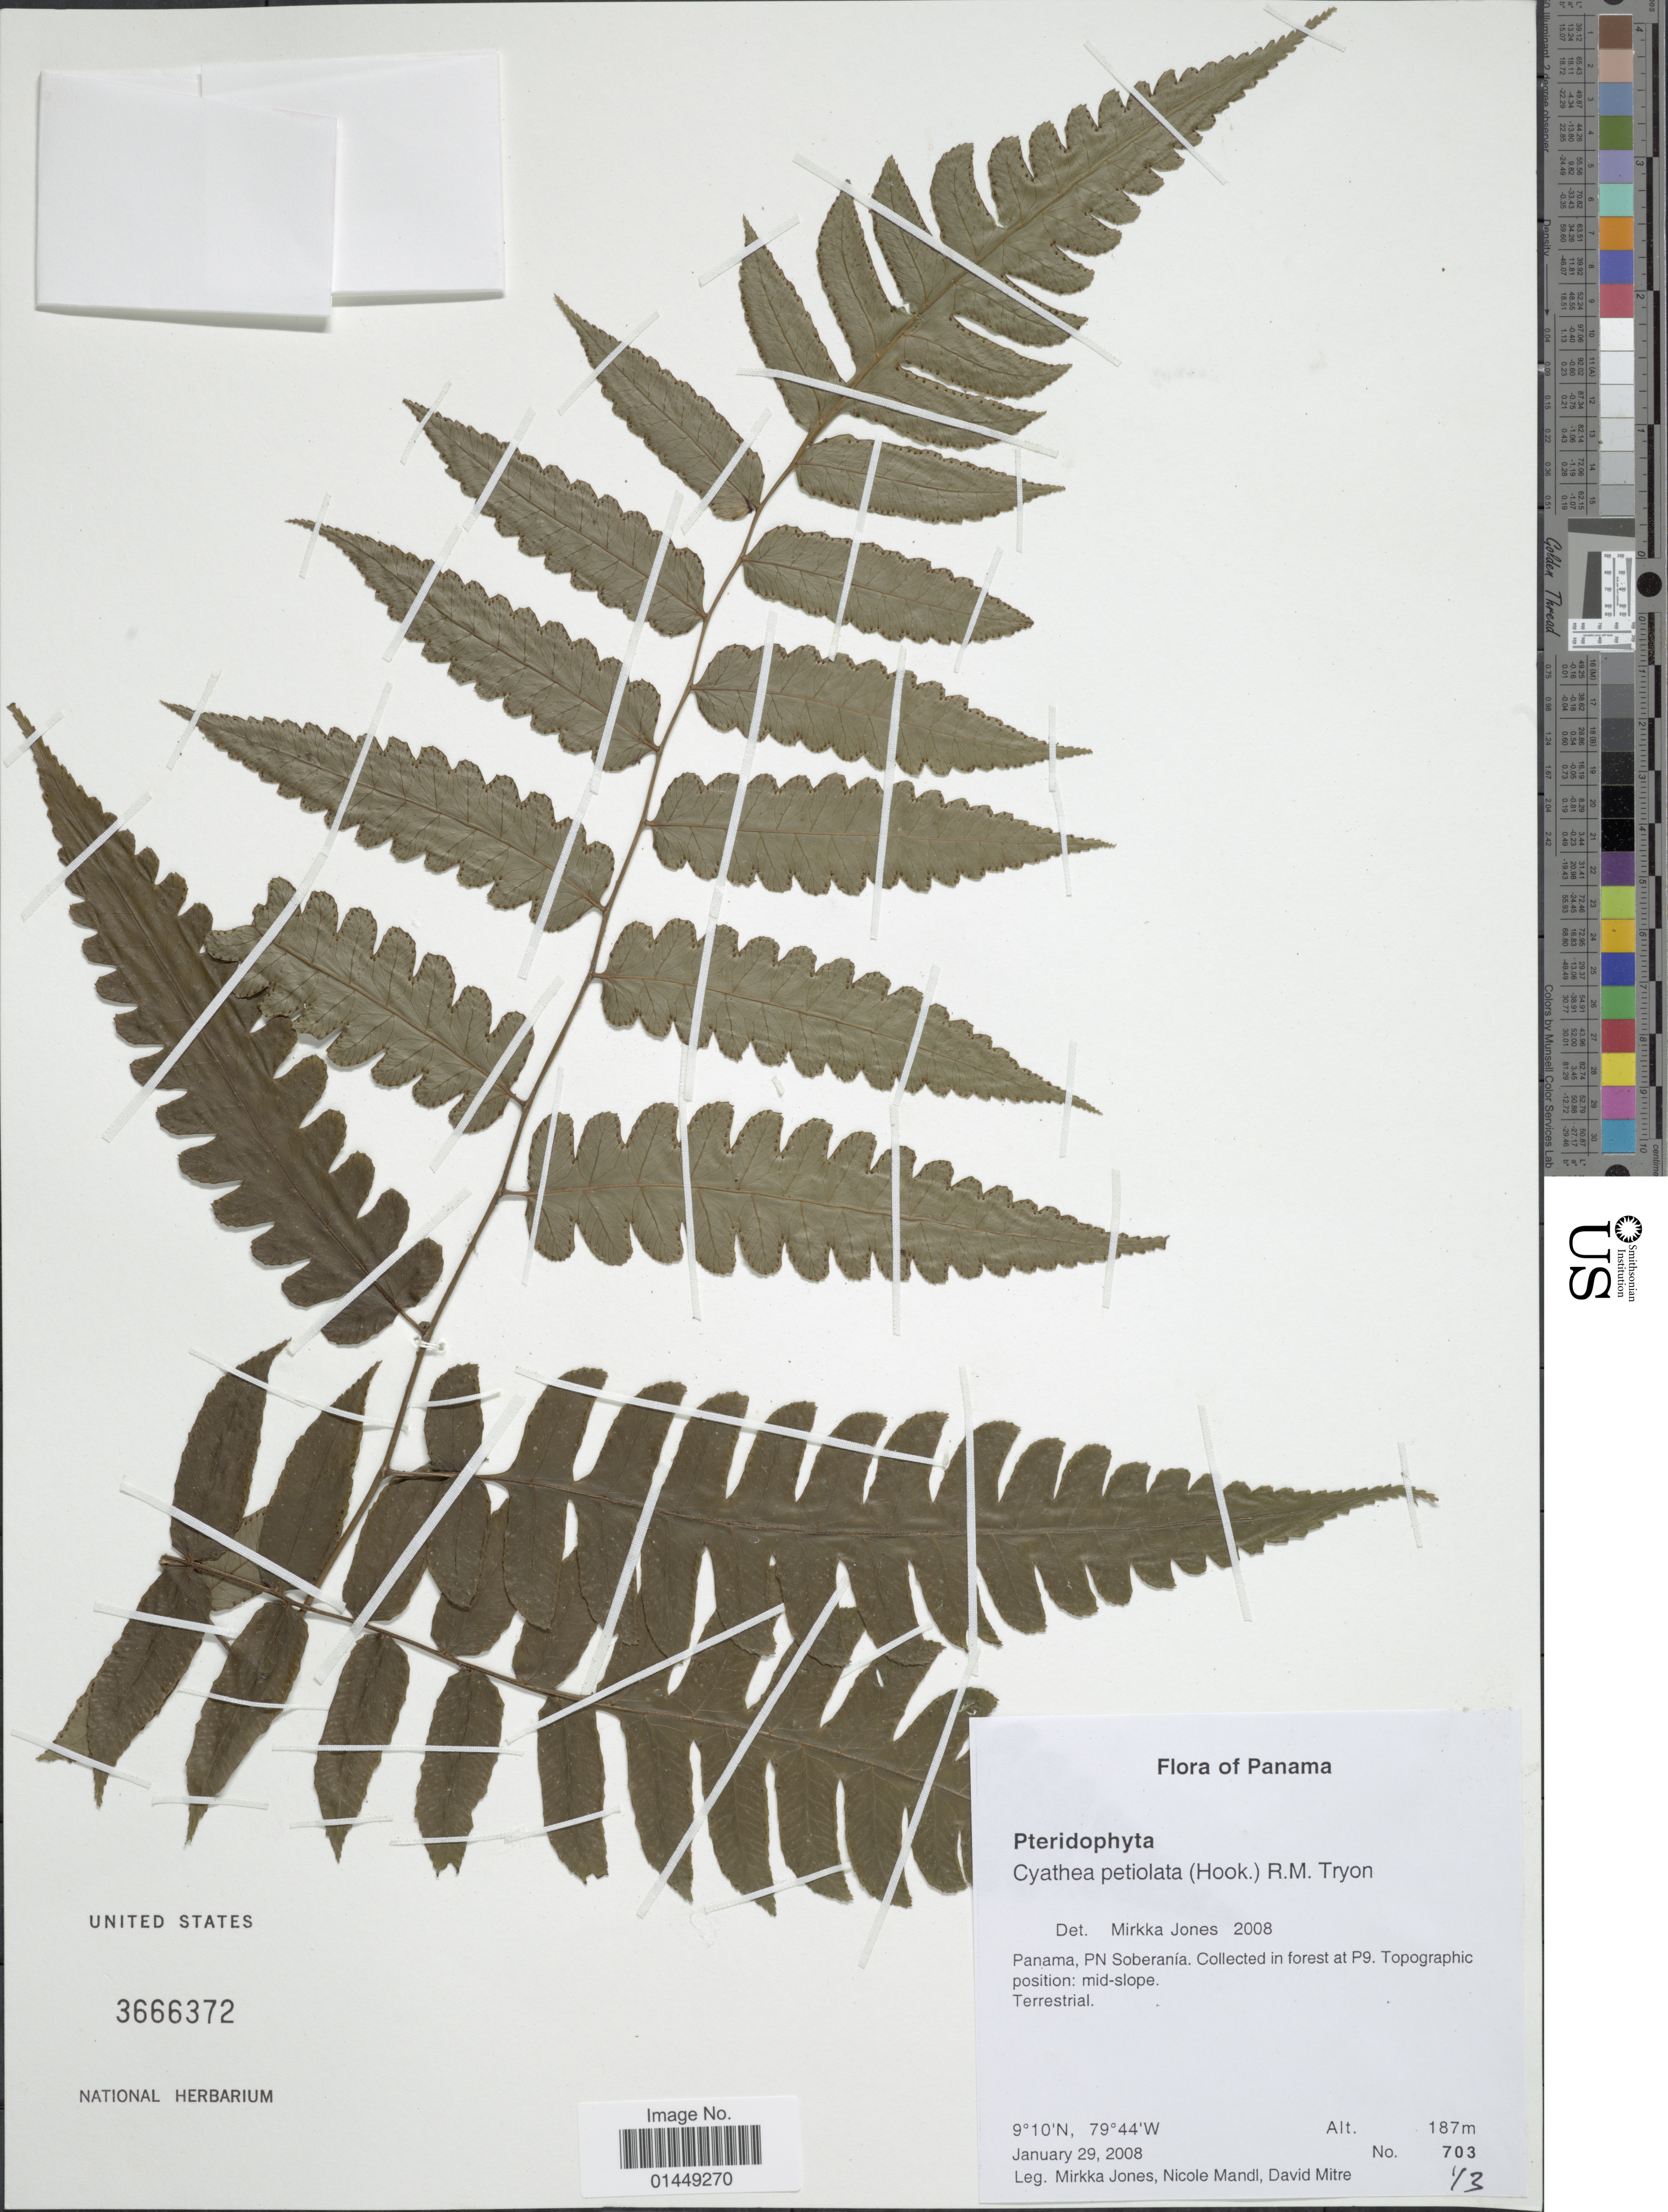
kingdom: Plantae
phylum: Tracheophyta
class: Polypodiopsida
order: Cyatheales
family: Cyatheaceae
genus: Cyathea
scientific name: Cyathea petiolata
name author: (Hook.) R.M. Tryon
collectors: M. Jones, N. Mandl & D. Mitre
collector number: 703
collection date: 2008-01-29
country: Panama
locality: Panama, PN Soberanía. Collected in forest at P9. Topographic position: mid-slope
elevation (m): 187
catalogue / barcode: US 3666372